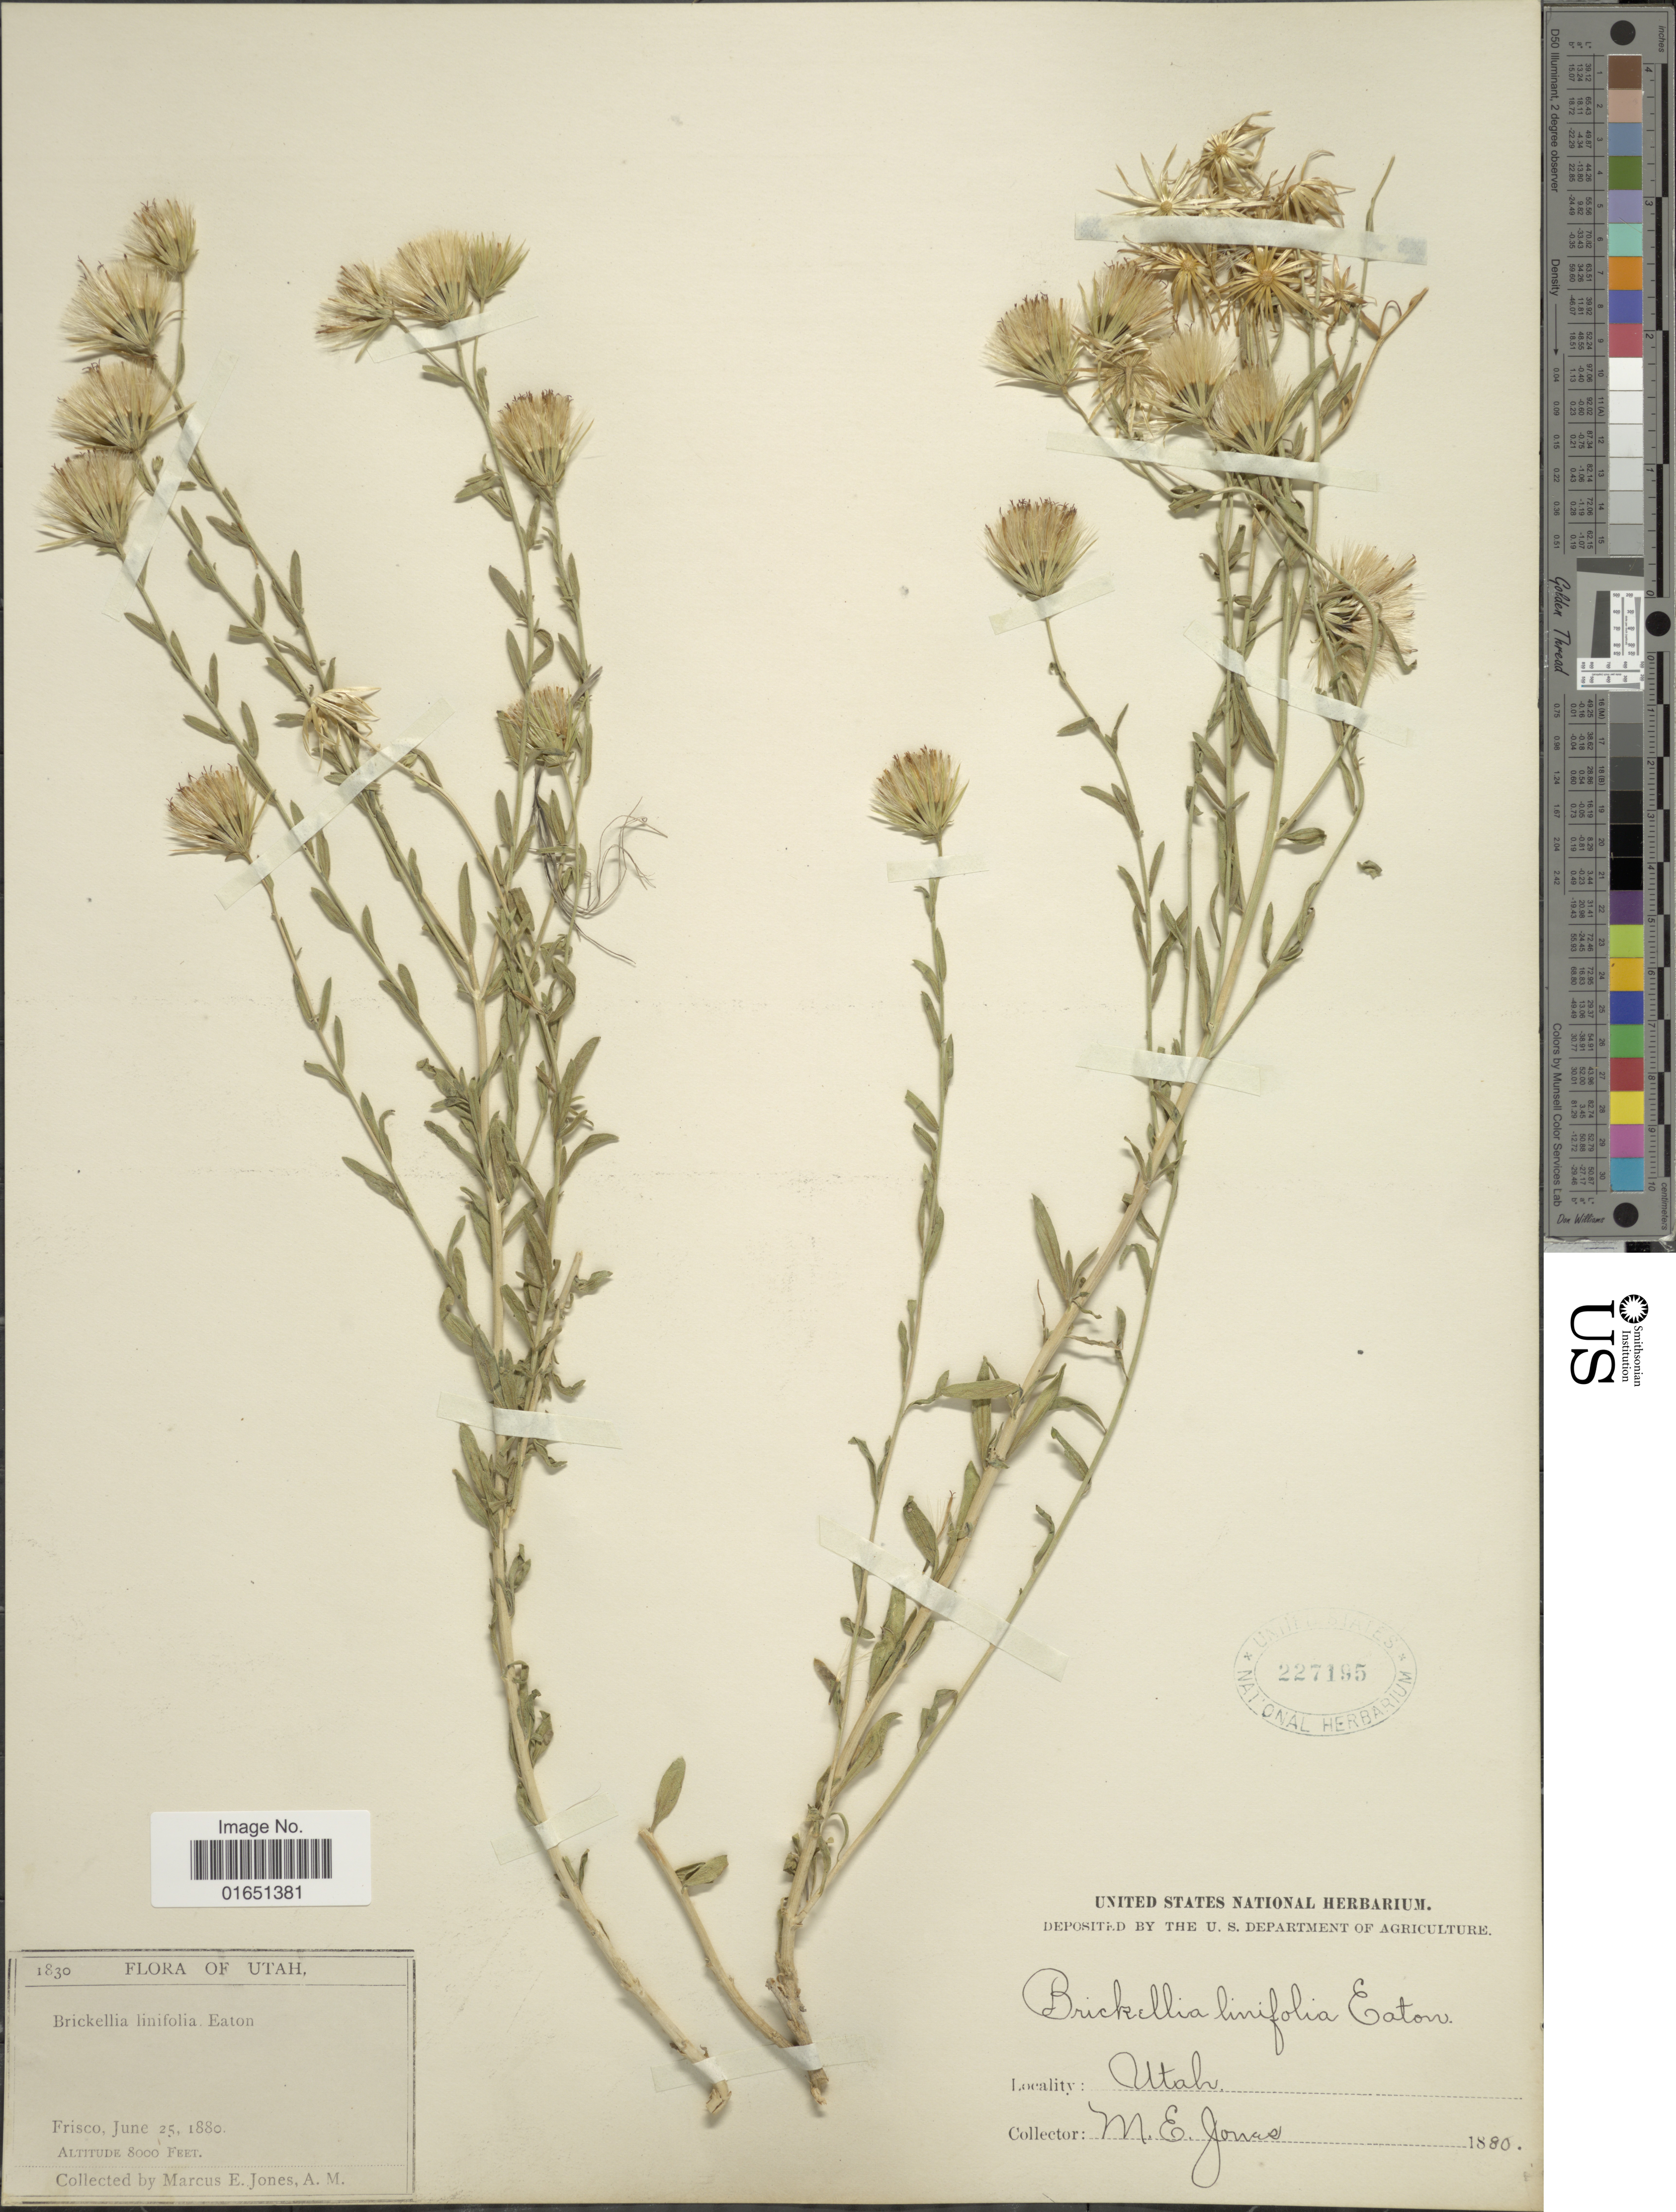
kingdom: Plantae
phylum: Tracheophyta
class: Magnoliopsida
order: Asterales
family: Asteraceae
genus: Brickellia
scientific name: Brickellia oblongifolia var. linifolia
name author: (D.C. Eaton) B.L. Rob.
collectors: M. E. Jones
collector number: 1830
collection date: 1880-06-25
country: United States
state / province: Utah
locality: Frisco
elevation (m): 2438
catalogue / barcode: US 227195